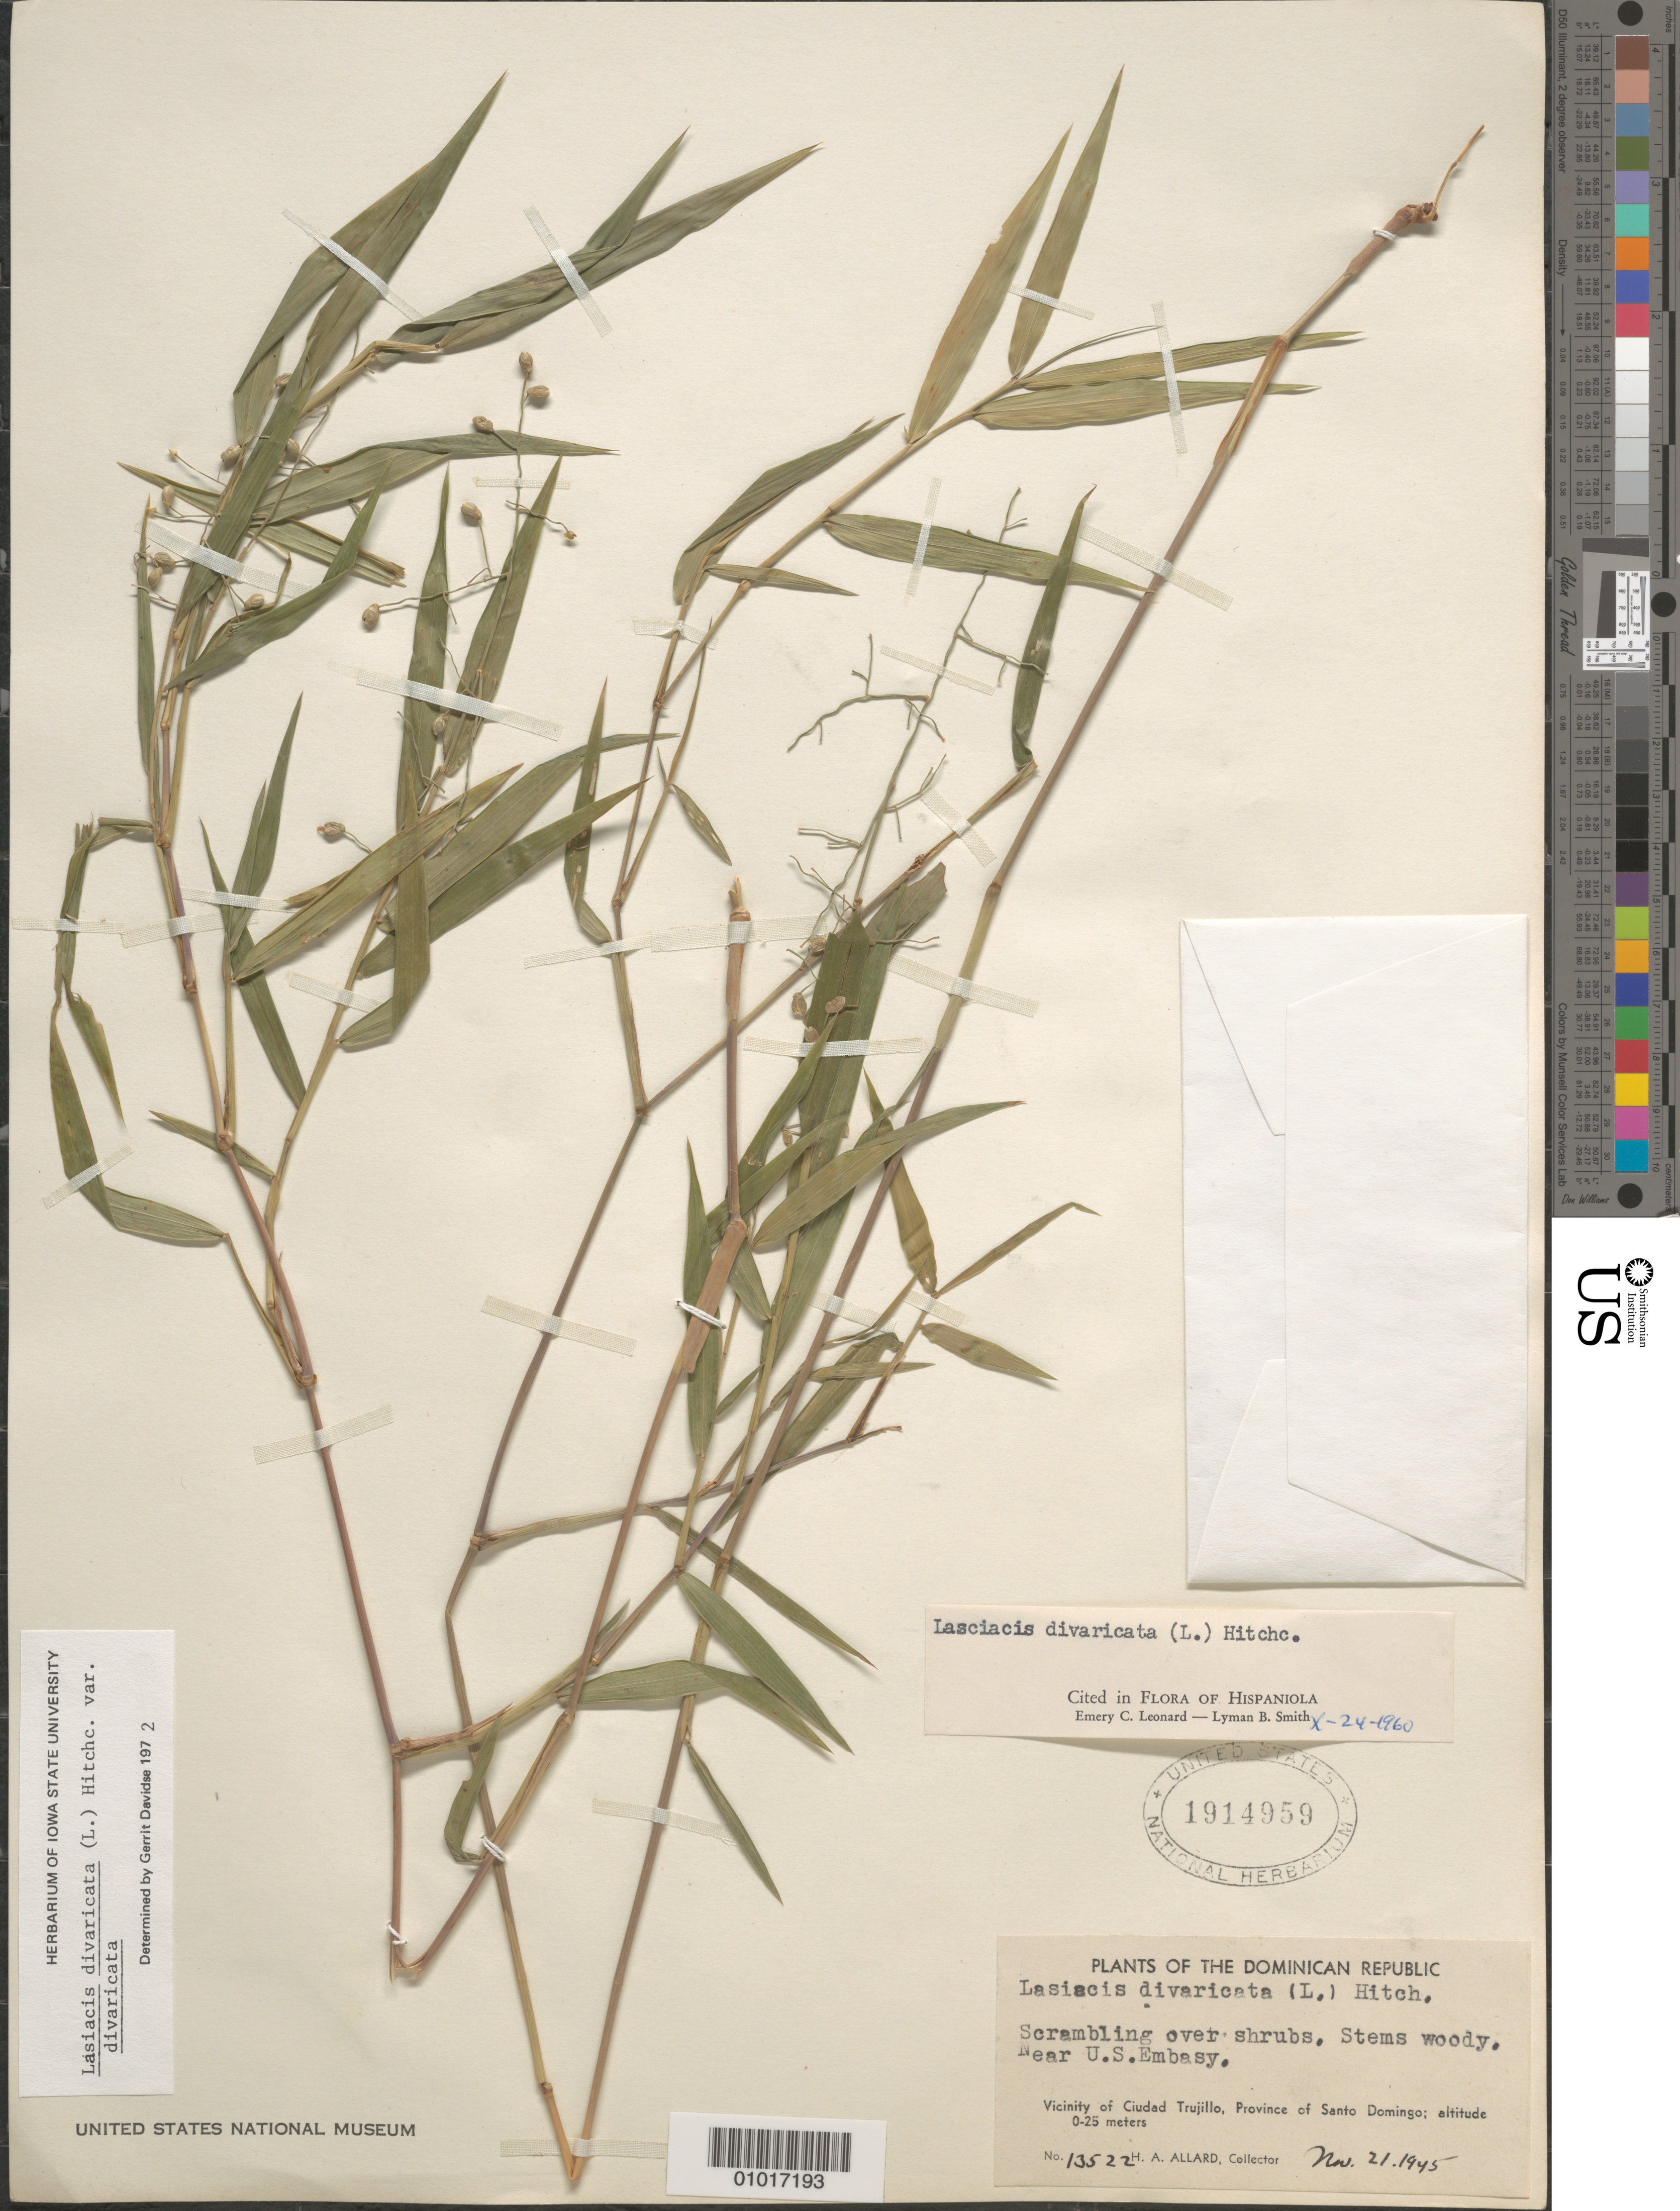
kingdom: Plantae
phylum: Tracheophyta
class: Liliopsida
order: Poales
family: Poaceae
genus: Lasiacis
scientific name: Lasiacis divaricata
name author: (L.) Hitchc.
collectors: H. A. Allard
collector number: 13522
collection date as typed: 21 Nov 1945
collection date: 1945-11-21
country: Dominican Republic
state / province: La Vega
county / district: Santo Domingo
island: Hispaniola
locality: Vicinity of Ciudad Trujillo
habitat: near u.s. embassy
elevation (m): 0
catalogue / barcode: US 1914959